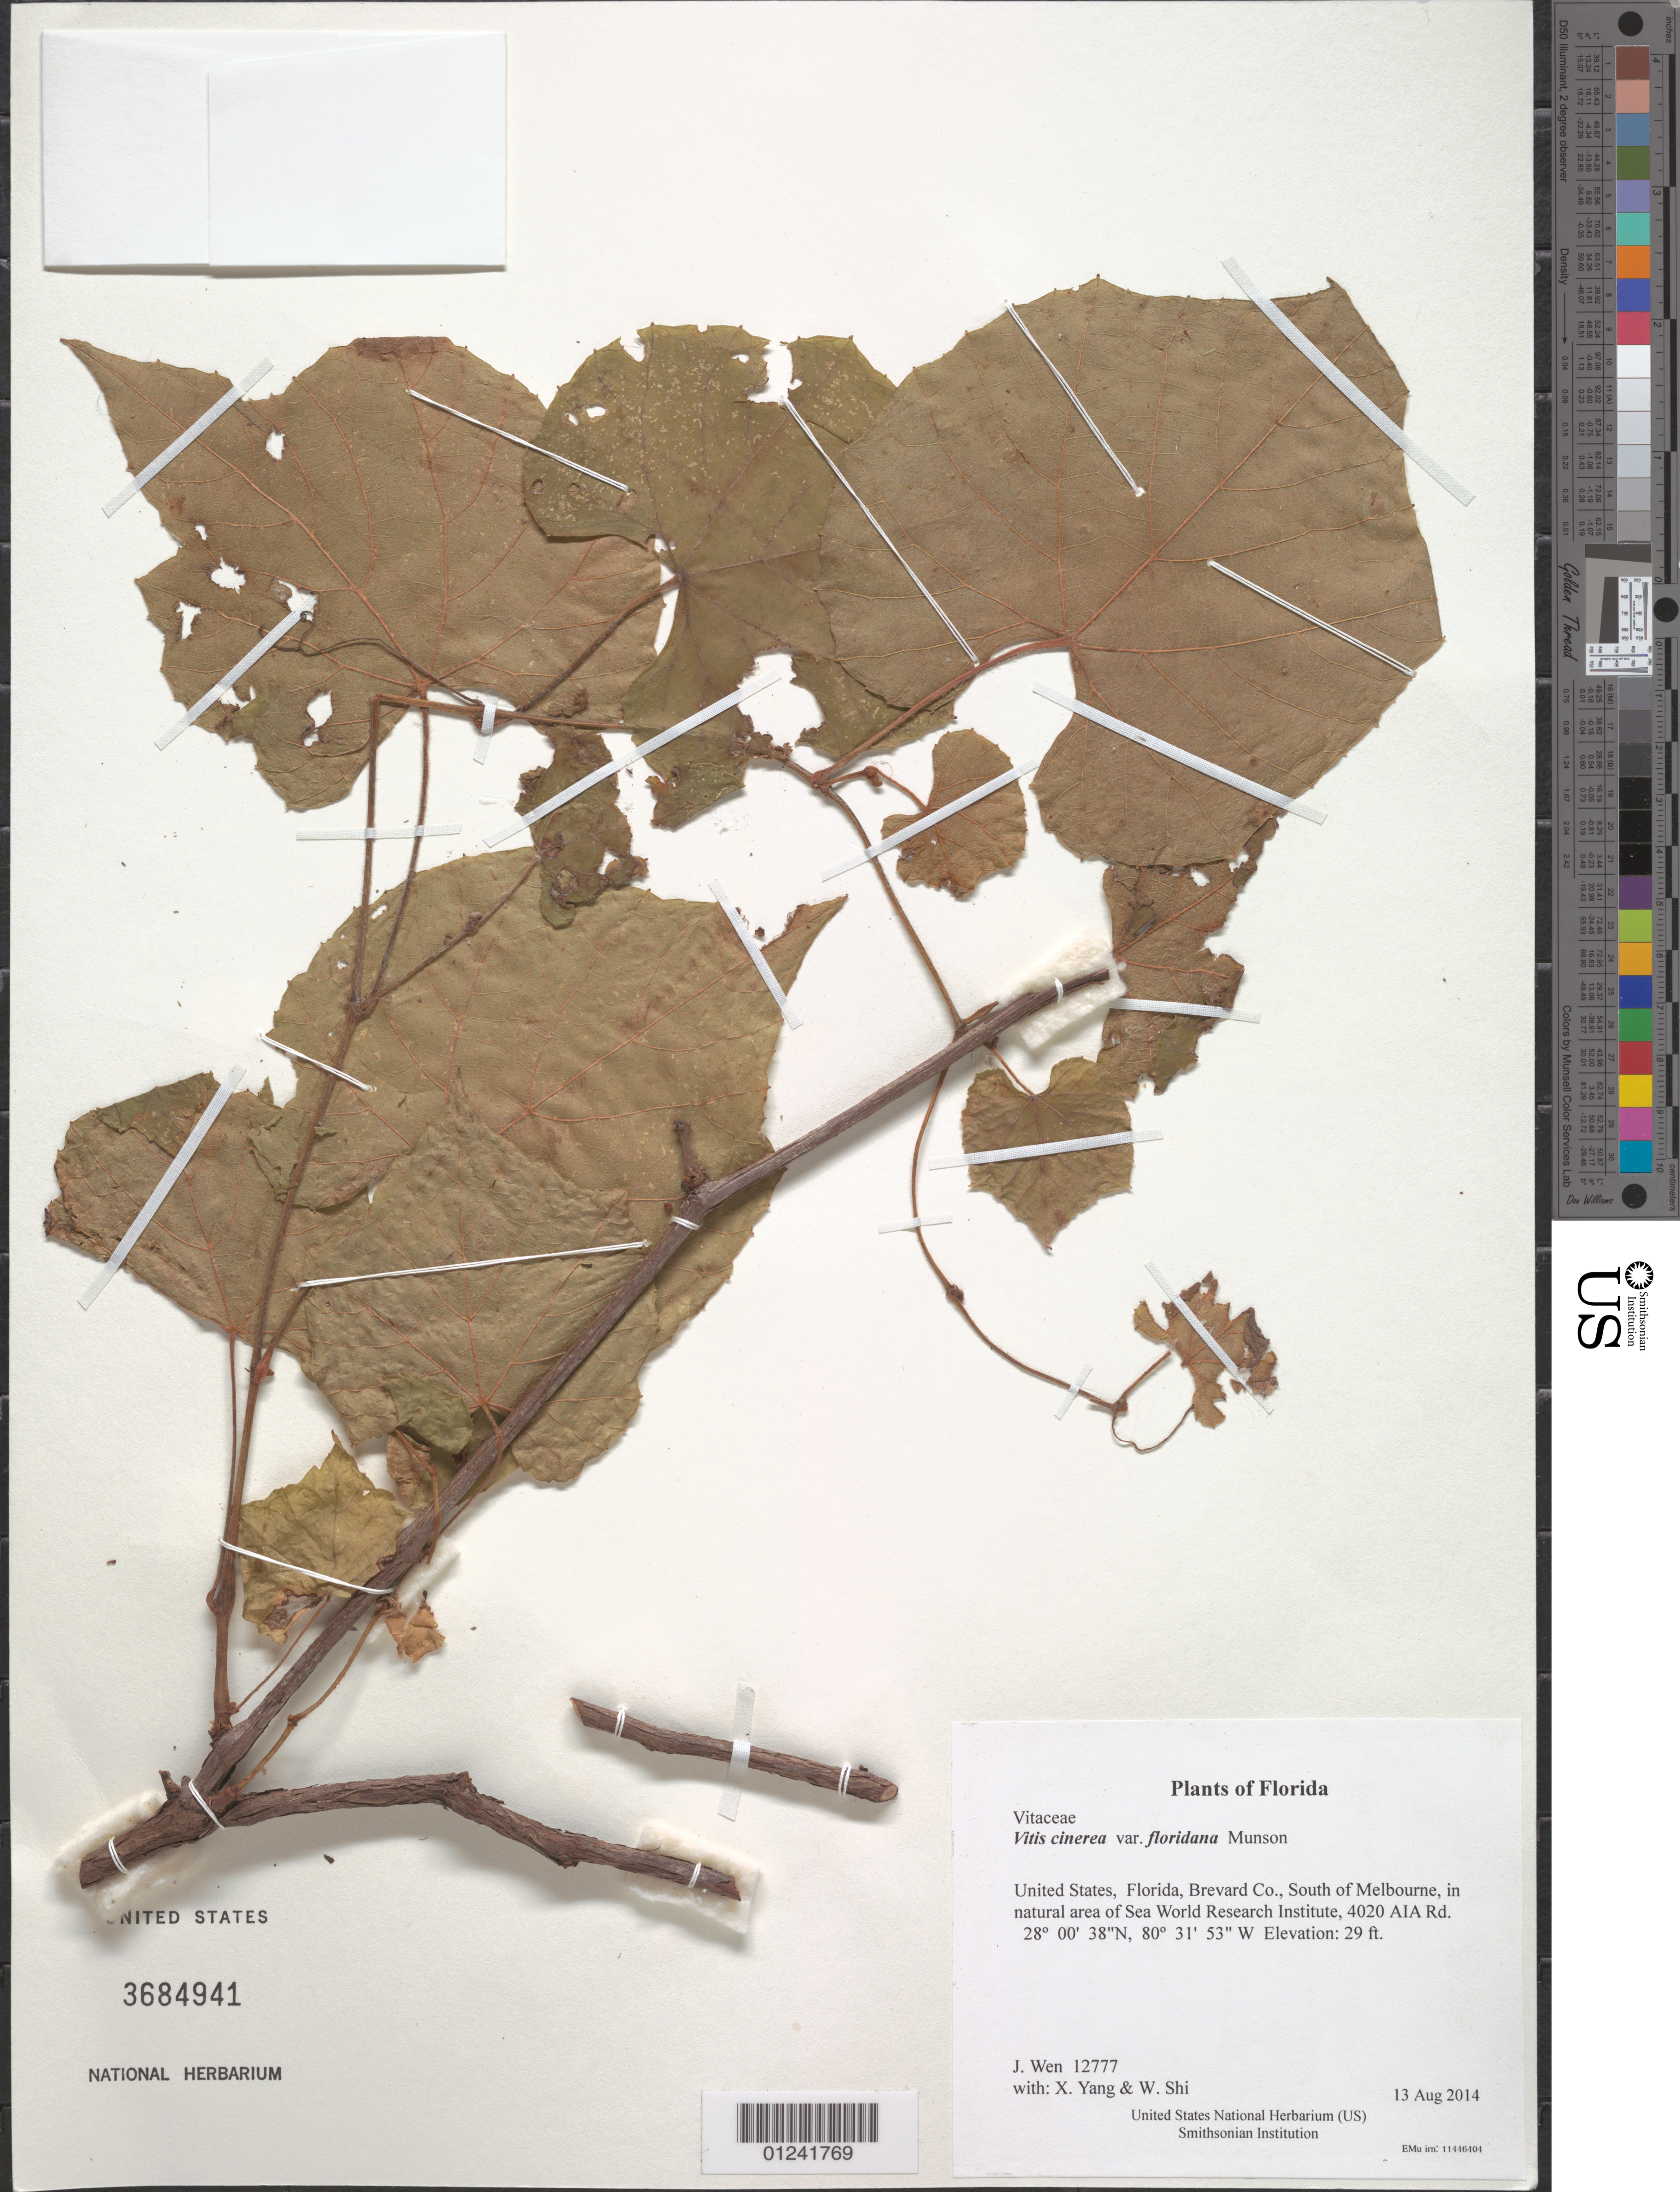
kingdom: Plantae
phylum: Tracheophyta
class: Magnoliopsida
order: Vitales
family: Vitaceae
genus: Vitis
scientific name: Vitis cinerea var. floridana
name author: Munson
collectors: J. Wen, X. Yang & W. Shi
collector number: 12777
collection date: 2014-08-13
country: United States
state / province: Florida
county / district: Brevard Co.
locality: South of Melbourne, in natural area of Sea World Research Institute, 4020 AIA Rd.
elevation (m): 9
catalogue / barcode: US 3684941